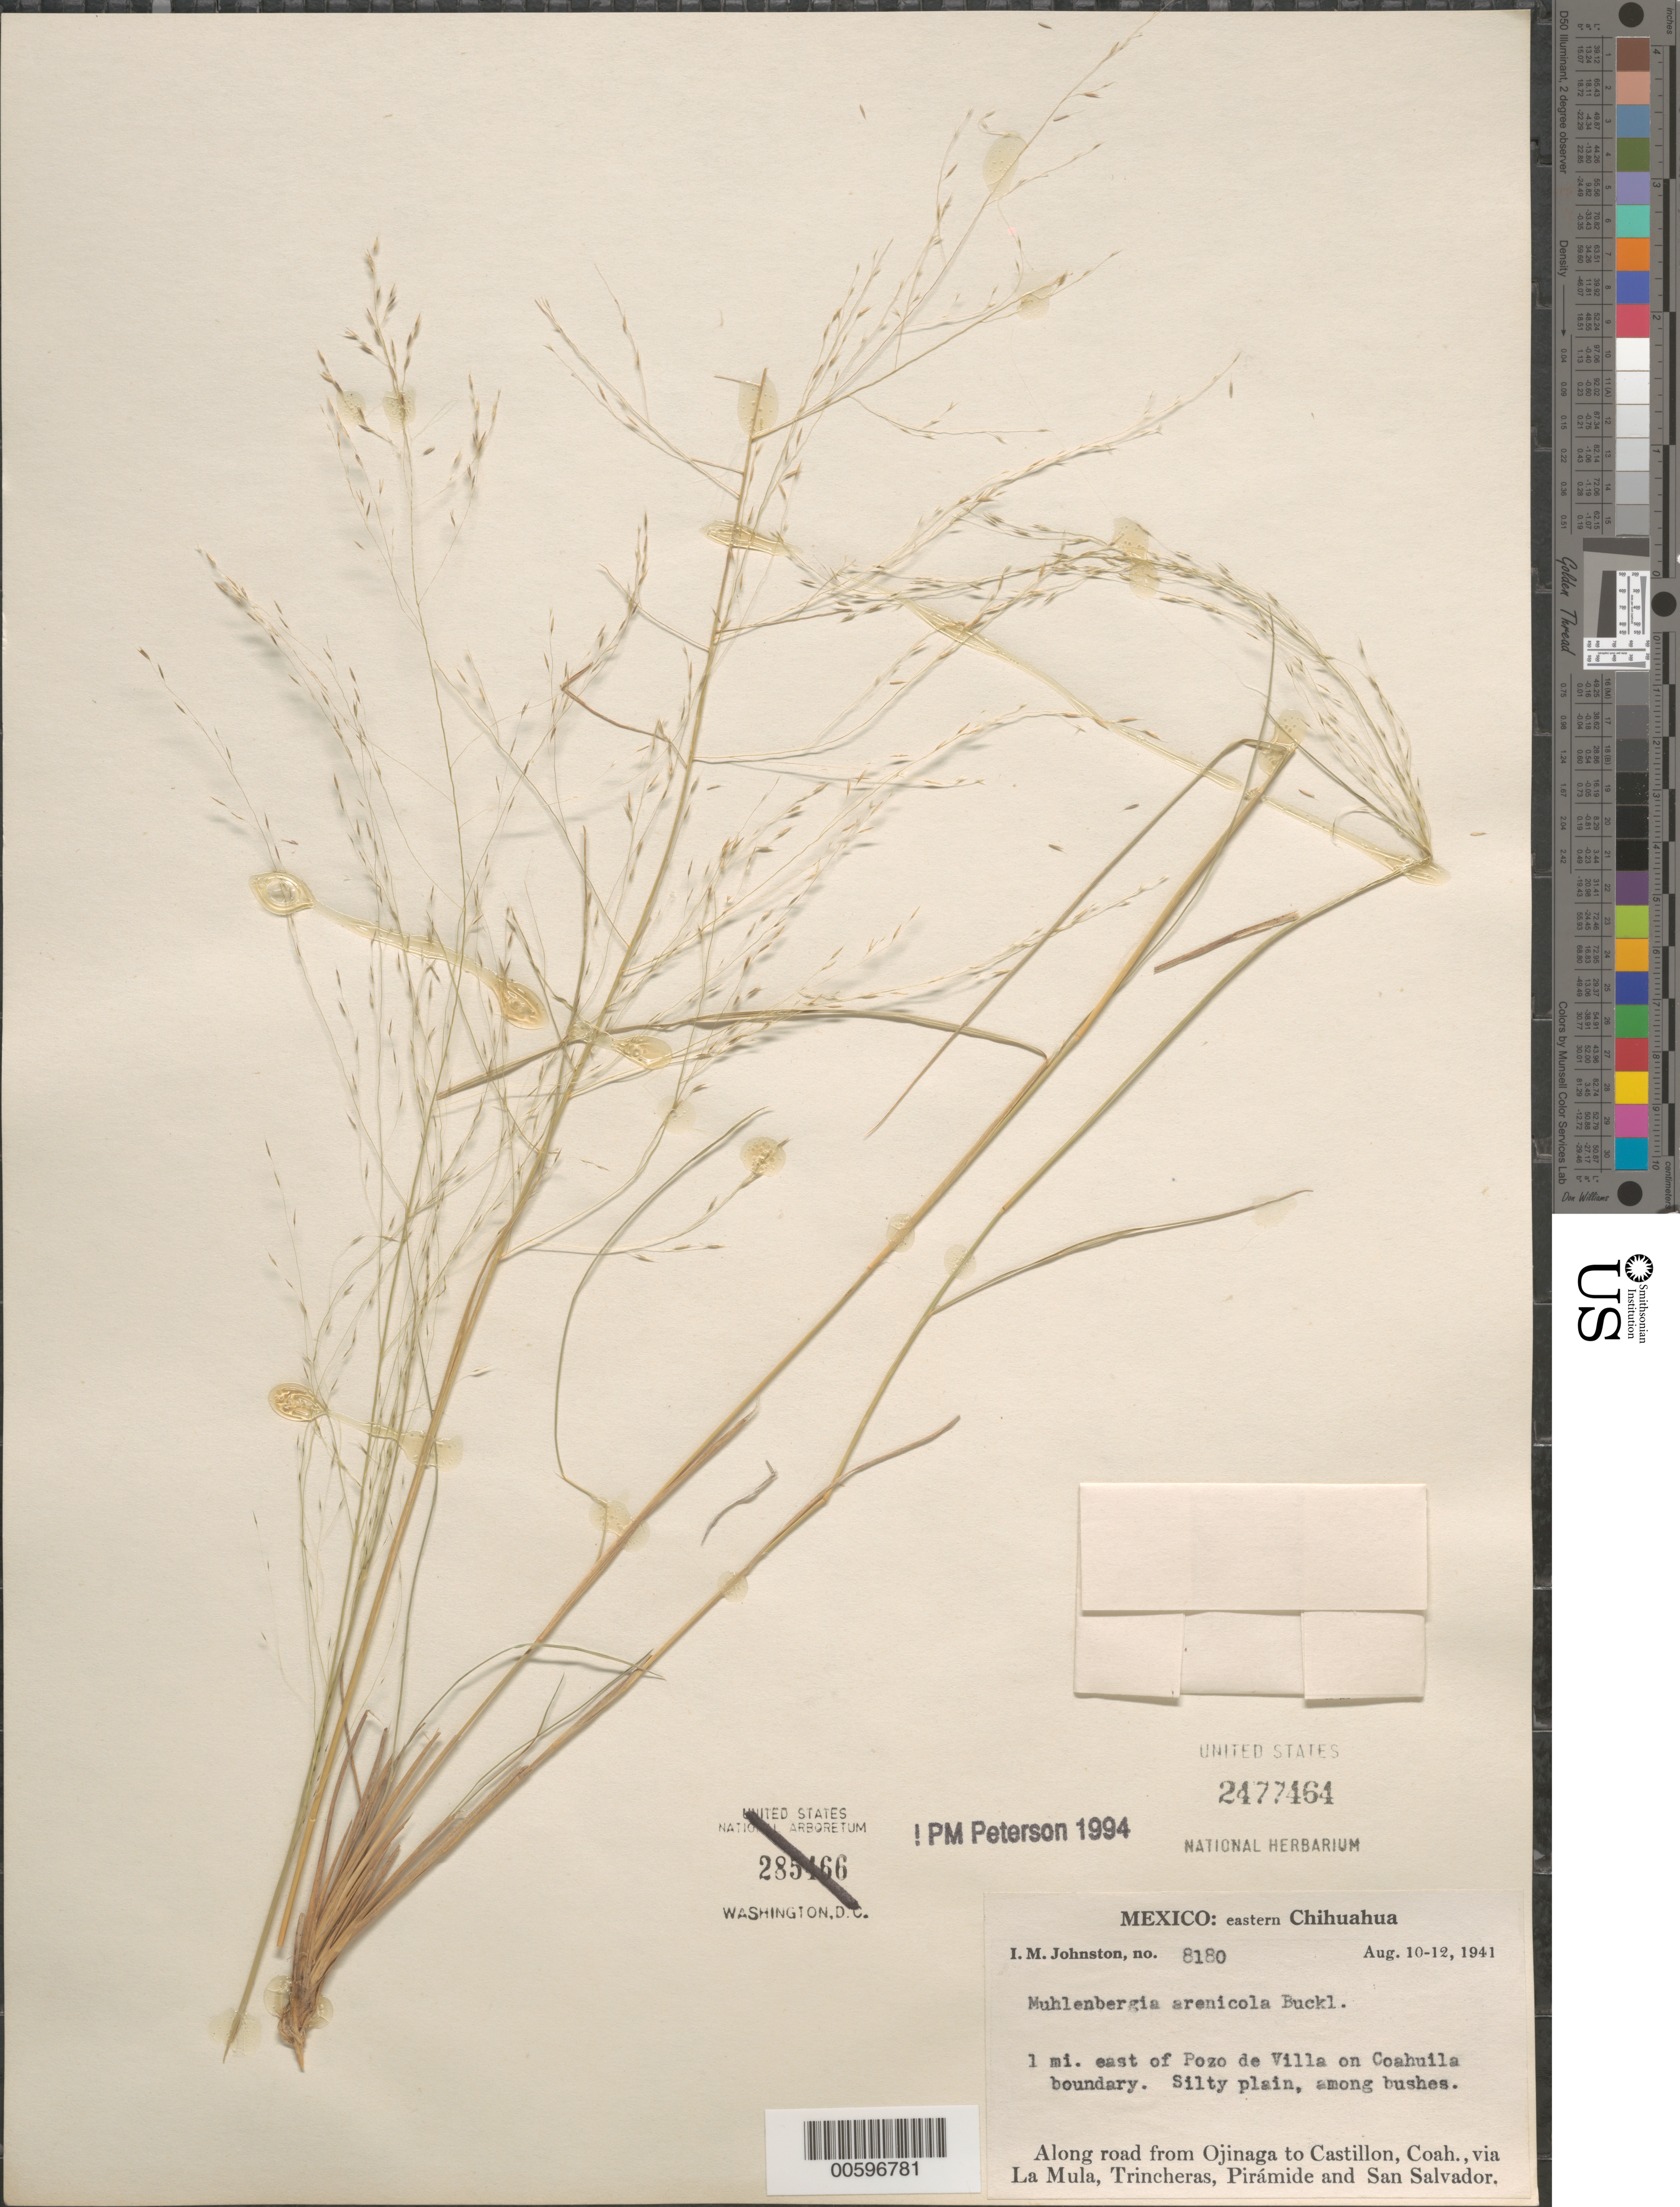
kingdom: Plantae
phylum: Tracheophyta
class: Liliopsida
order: Poales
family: Poaceae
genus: Muhlenbergia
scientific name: Muhlenbergia arenicola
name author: Buckley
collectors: I.M. Johnston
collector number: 8180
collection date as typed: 10 Aug 1941 to 12 Aug 1941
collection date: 1941-08-10/1941-08-12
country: Mexico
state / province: Chihuahua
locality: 1 mi E of Pozo de Villa on Coahuila boundary, Along rd from Ojinaga to Castillon, via La Mula, Trincheras, Pirámide & San Sal...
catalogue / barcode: US 2477464